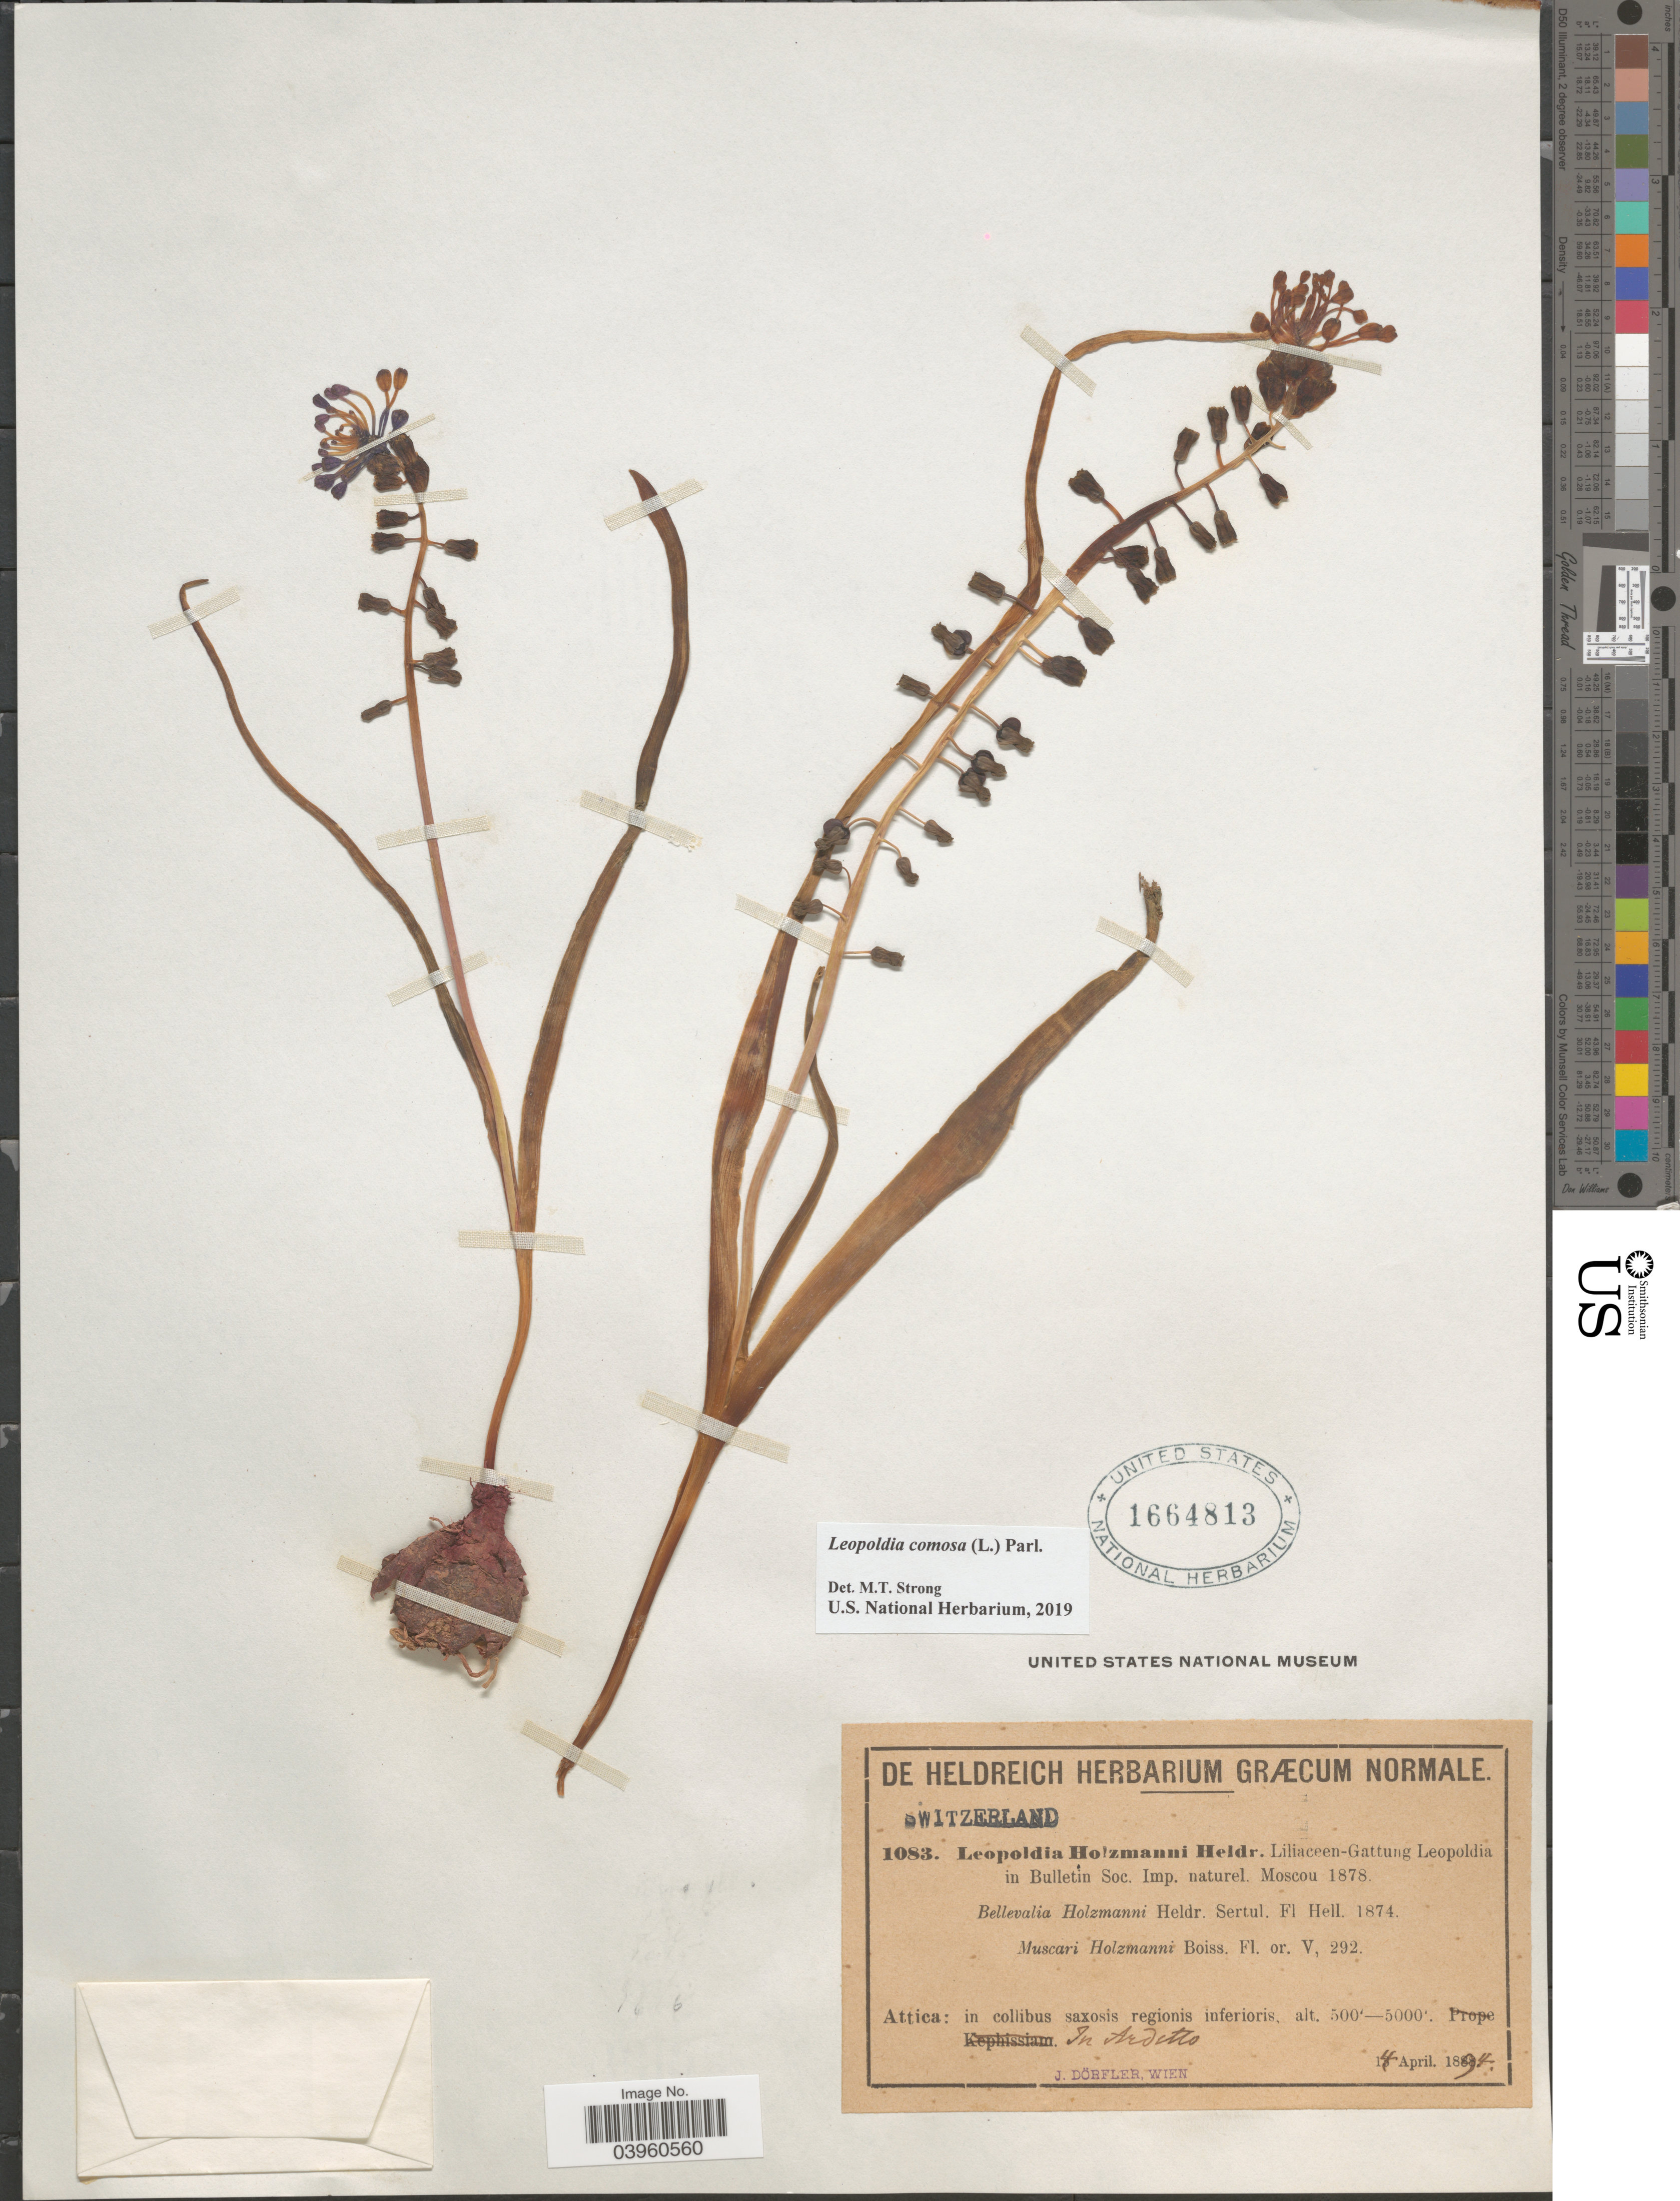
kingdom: Plantae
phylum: Tracheophyta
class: Liliopsida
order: Asparagales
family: Asparagaceae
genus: Leopoldia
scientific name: Leopoldia comosa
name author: (L.) Parl.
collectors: -. De Heldreich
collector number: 1083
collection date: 1894-04-14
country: Greece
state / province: Attica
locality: In Ardetto.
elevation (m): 152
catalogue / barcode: US 1664813